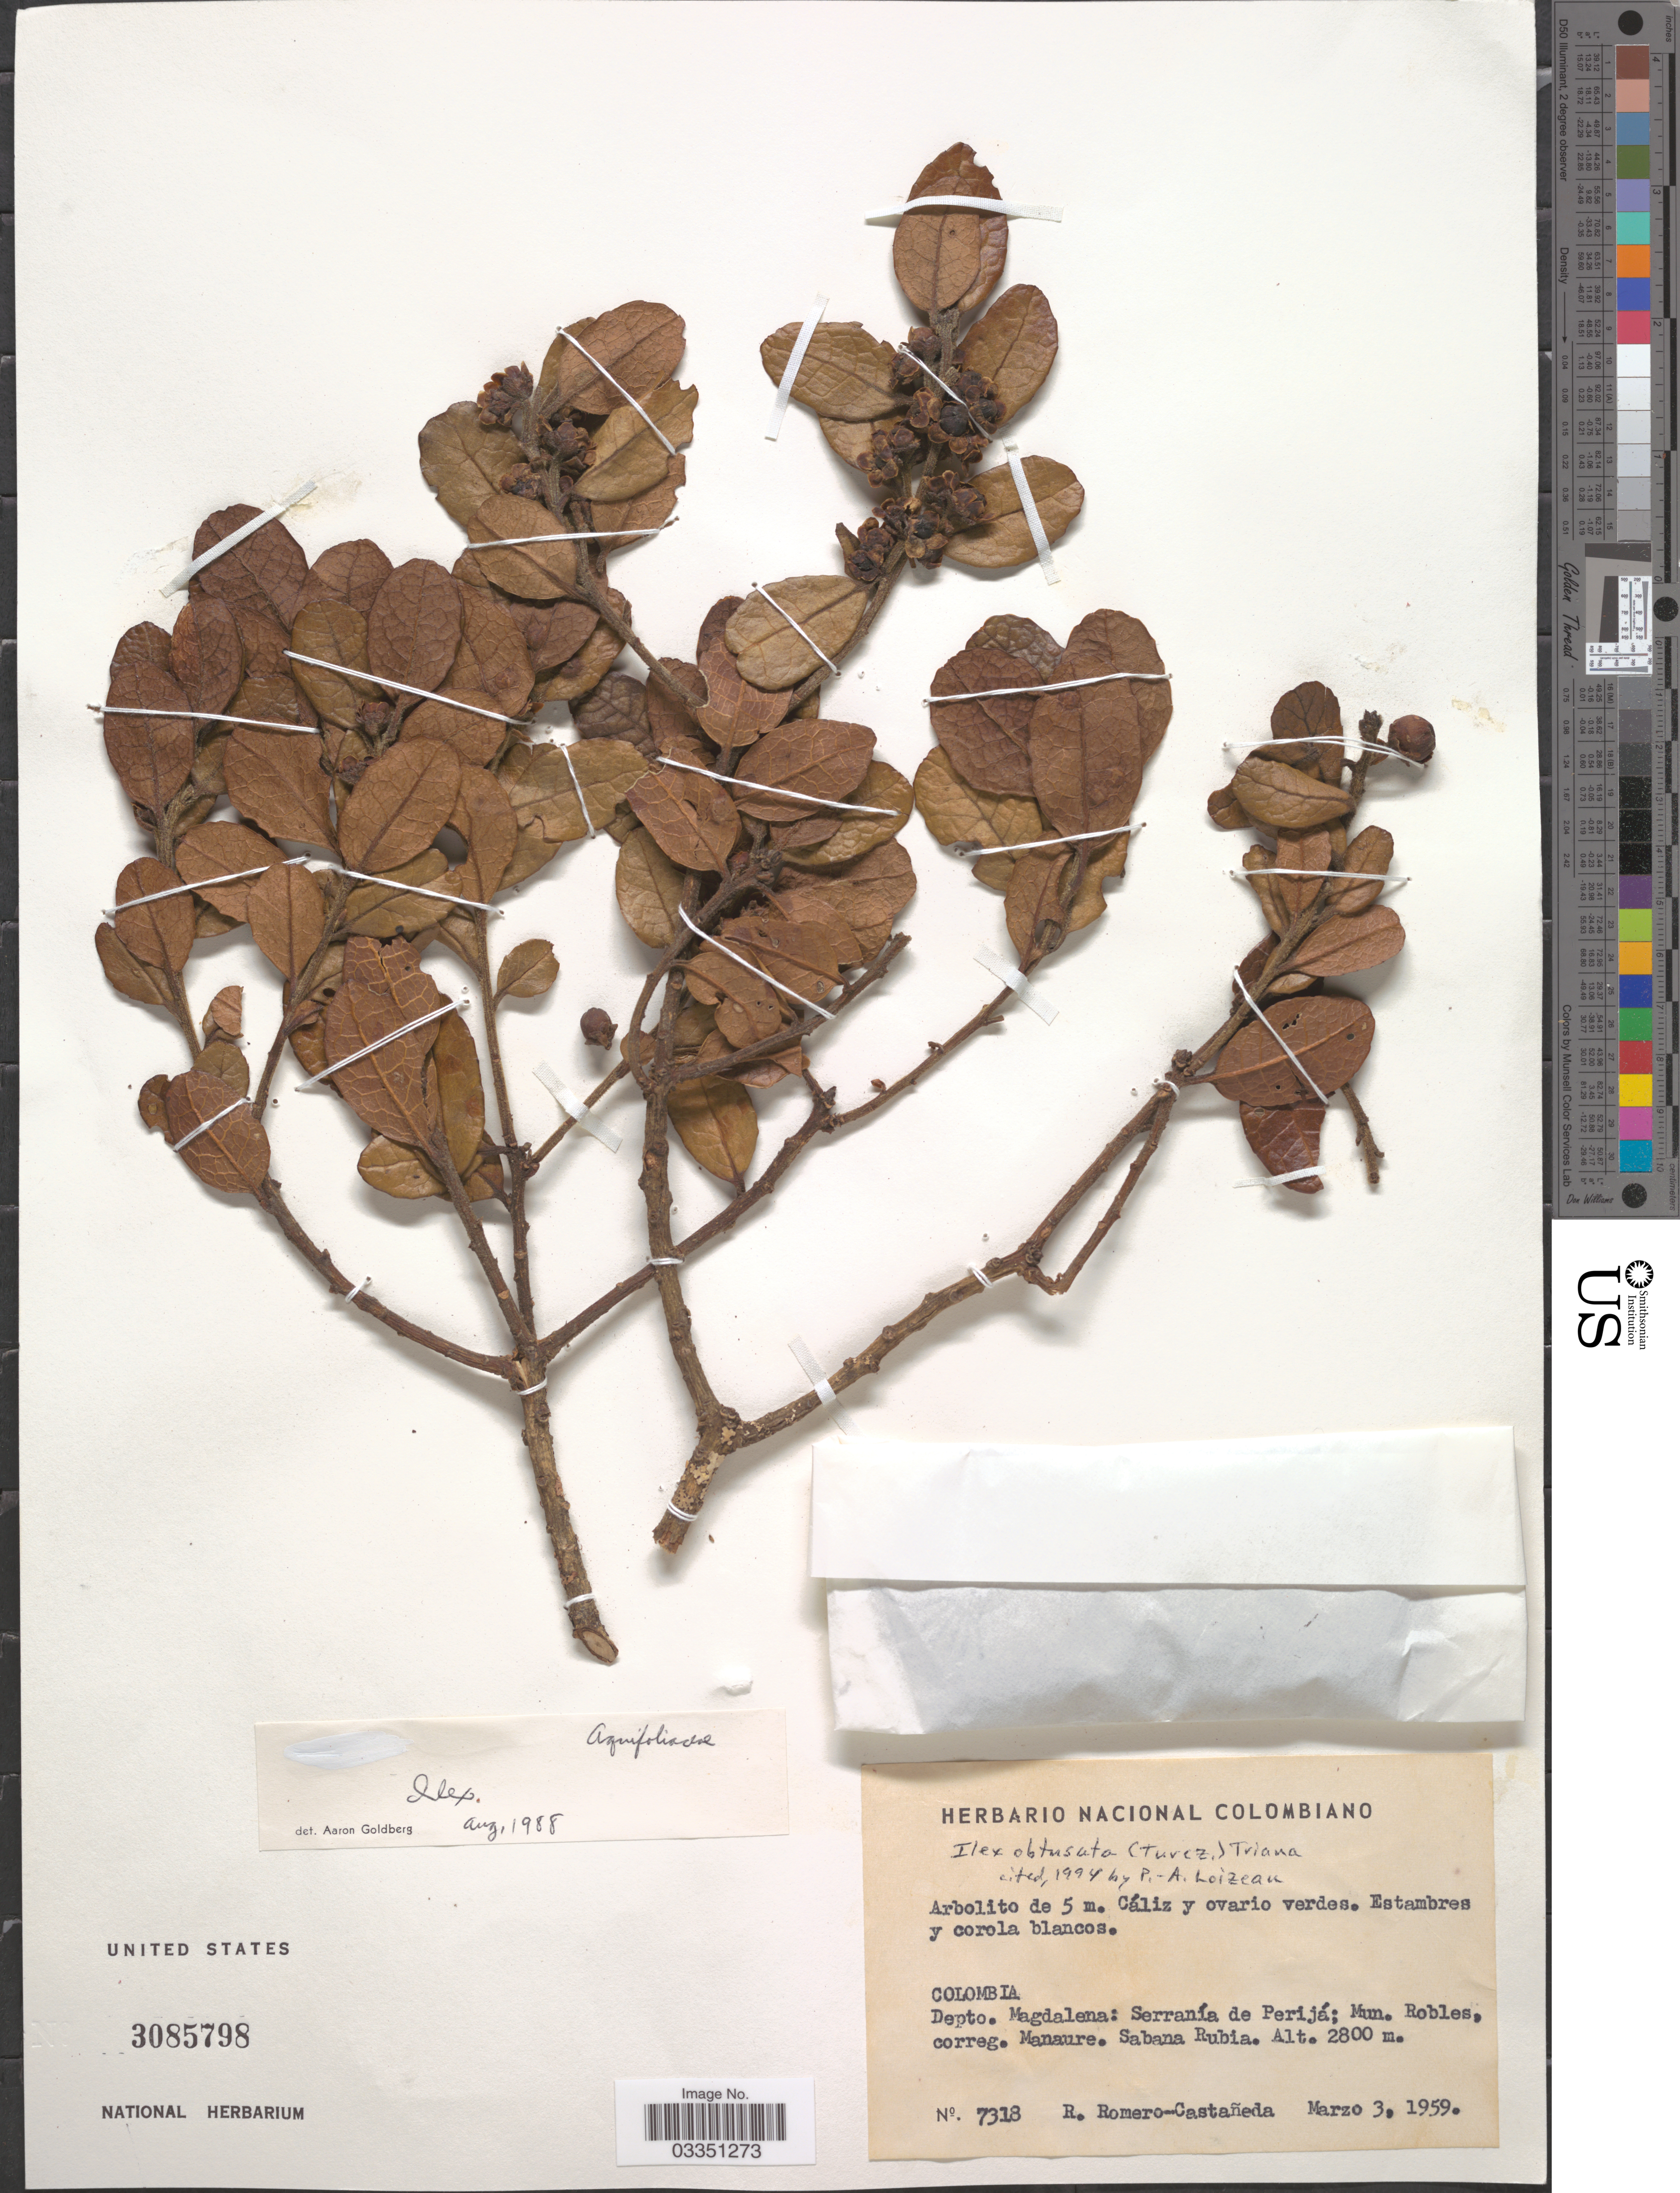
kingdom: Plantae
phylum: Tracheophyta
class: Magnoliopsida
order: Aquifoliales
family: Aquifoliaceae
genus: Ilex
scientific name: Ilex obtusata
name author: Triana & Planch.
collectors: R. Romero Castañeda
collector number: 7318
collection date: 1959-03-03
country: Colombia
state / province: Magdalena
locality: Depto. Magdalena: Serranía de Perijá; Mun. Robles, correg. Manaure. Sabana Rubia.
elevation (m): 2800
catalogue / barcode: US 3085798